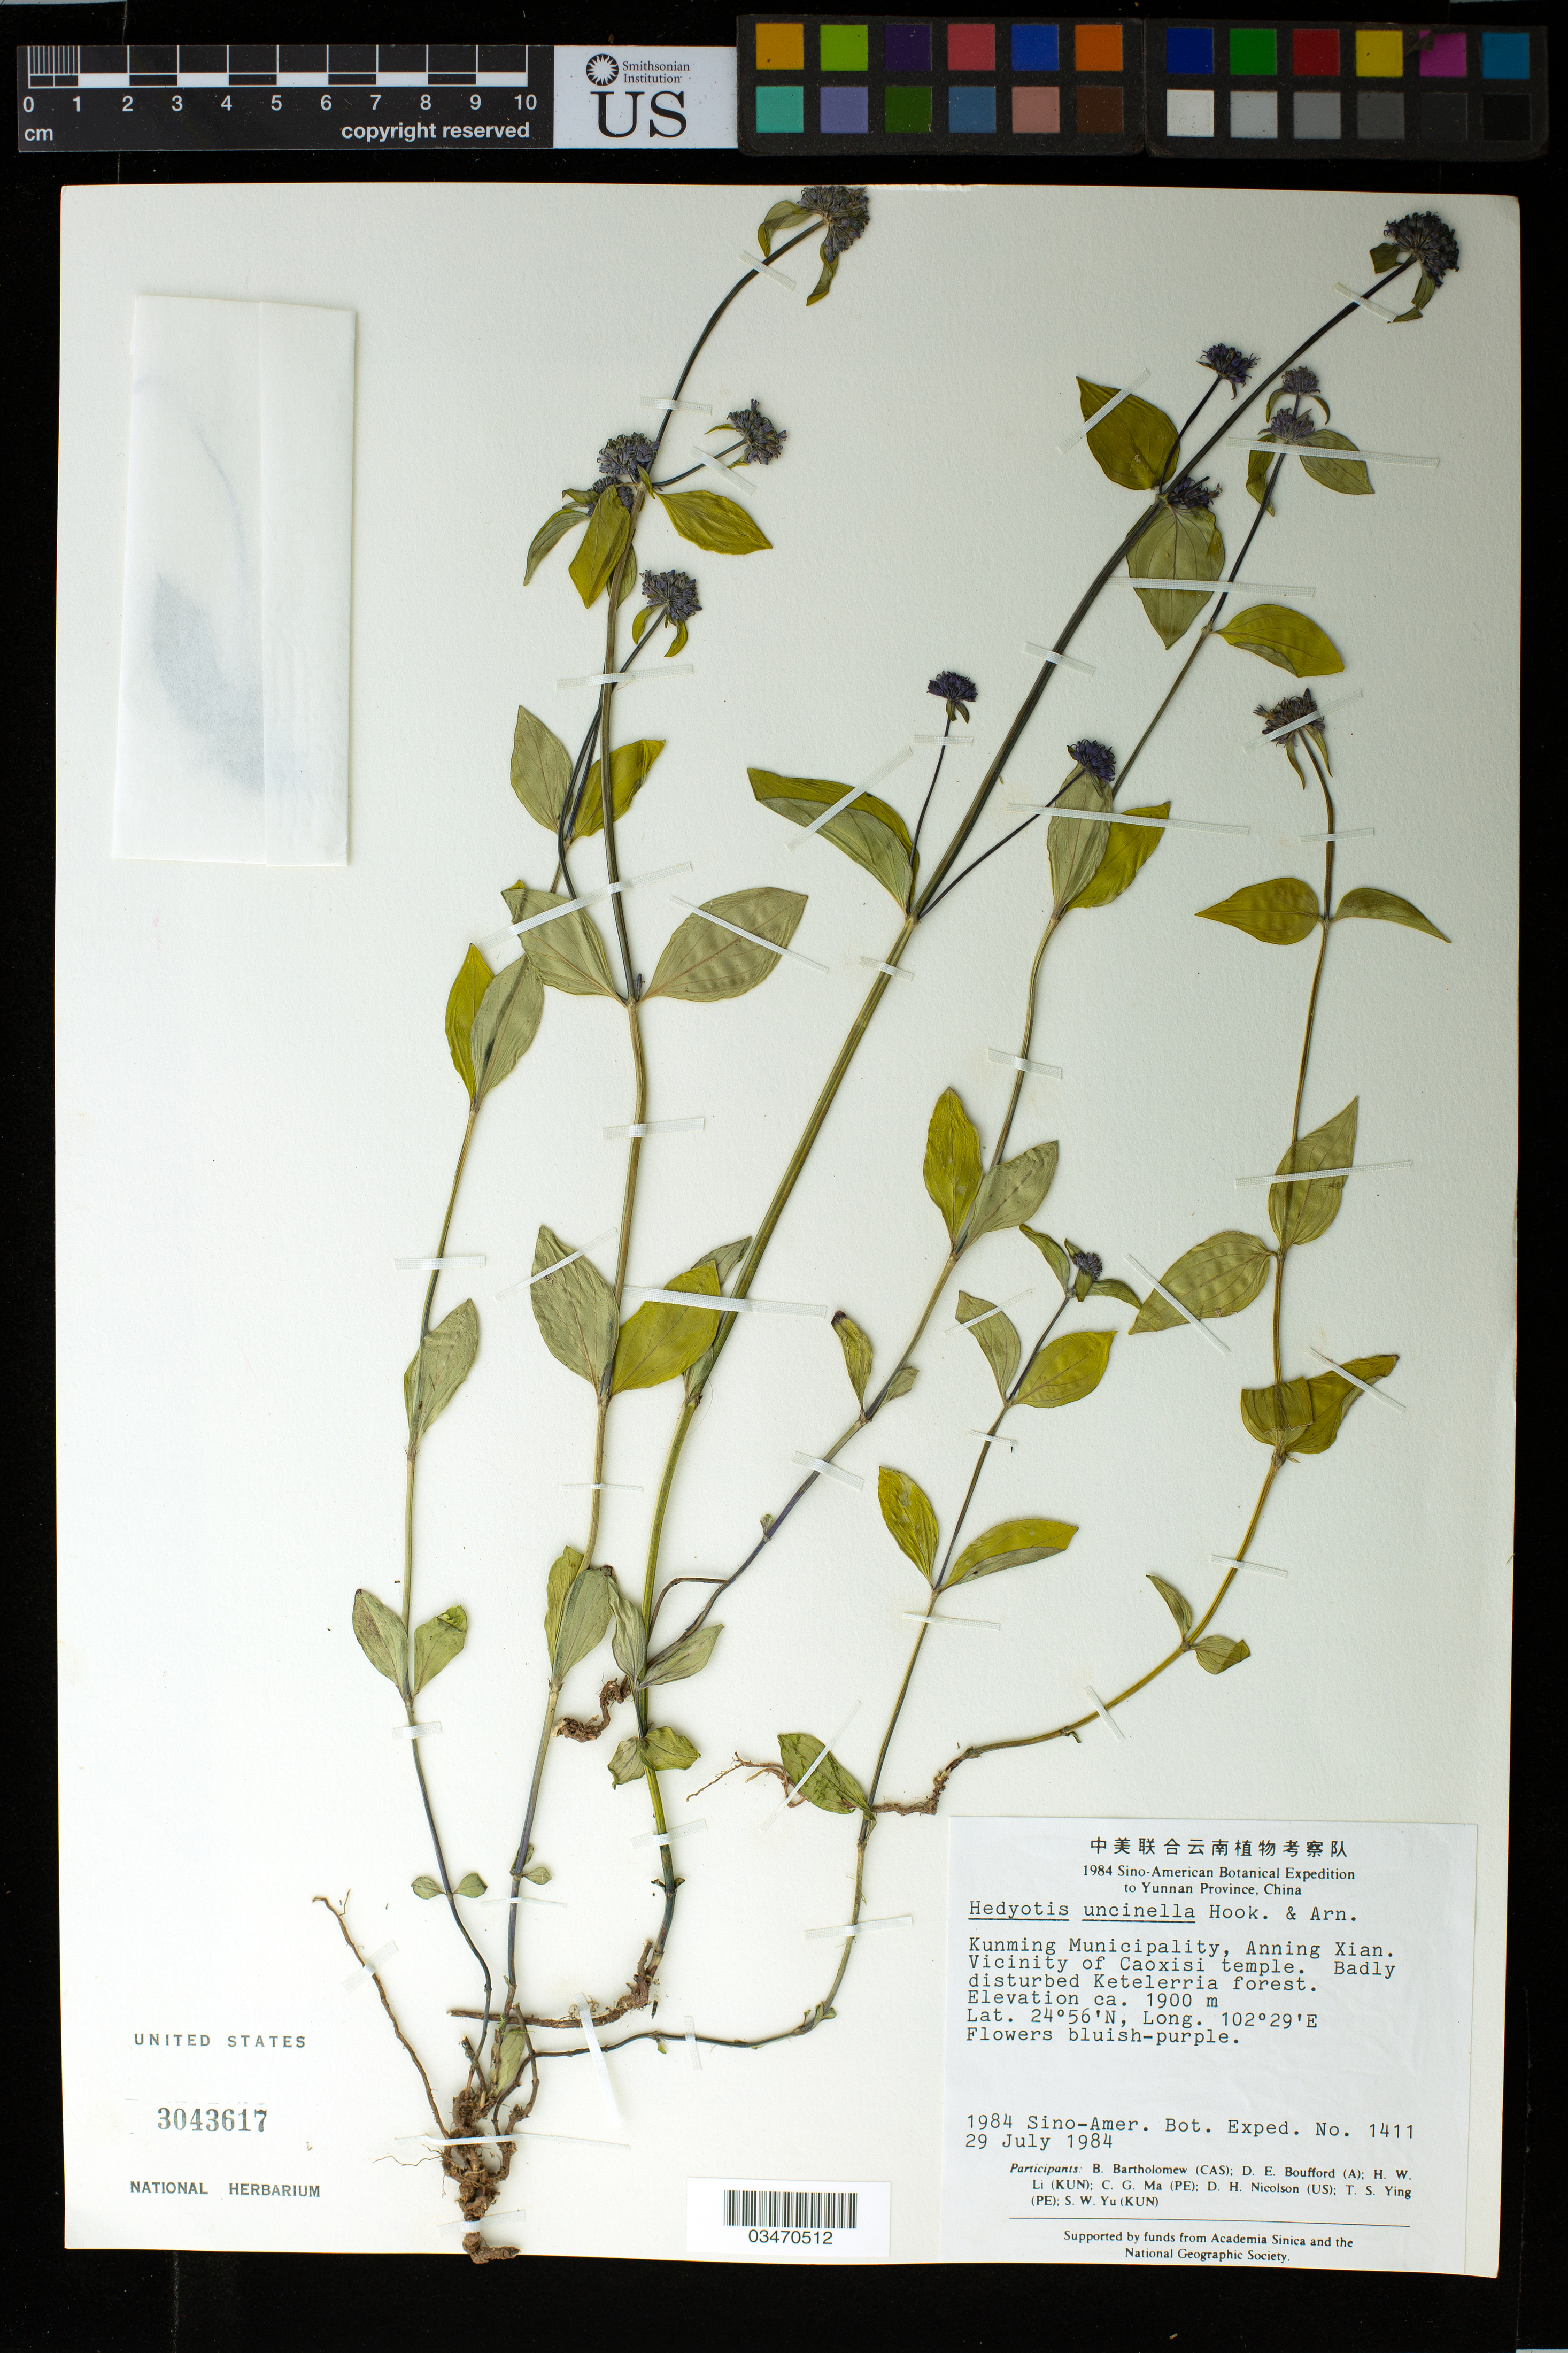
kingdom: Plantae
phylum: Tracheophyta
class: Magnoliopsida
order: Gentianales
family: Rubiaceae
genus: Hedyotis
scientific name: Hedyotis uncinella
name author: Hook. & Arn.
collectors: B. M. Bartholomew, D. E. Boufford, H. W. Li, C. Ma, D. H. Nicolson, T. Ying & S. Yu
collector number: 1411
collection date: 1984-07-29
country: China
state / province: Yunnan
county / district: Kunming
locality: Anning Xian, vicinity of Caoxisi temple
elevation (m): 1900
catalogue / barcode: US 3043617